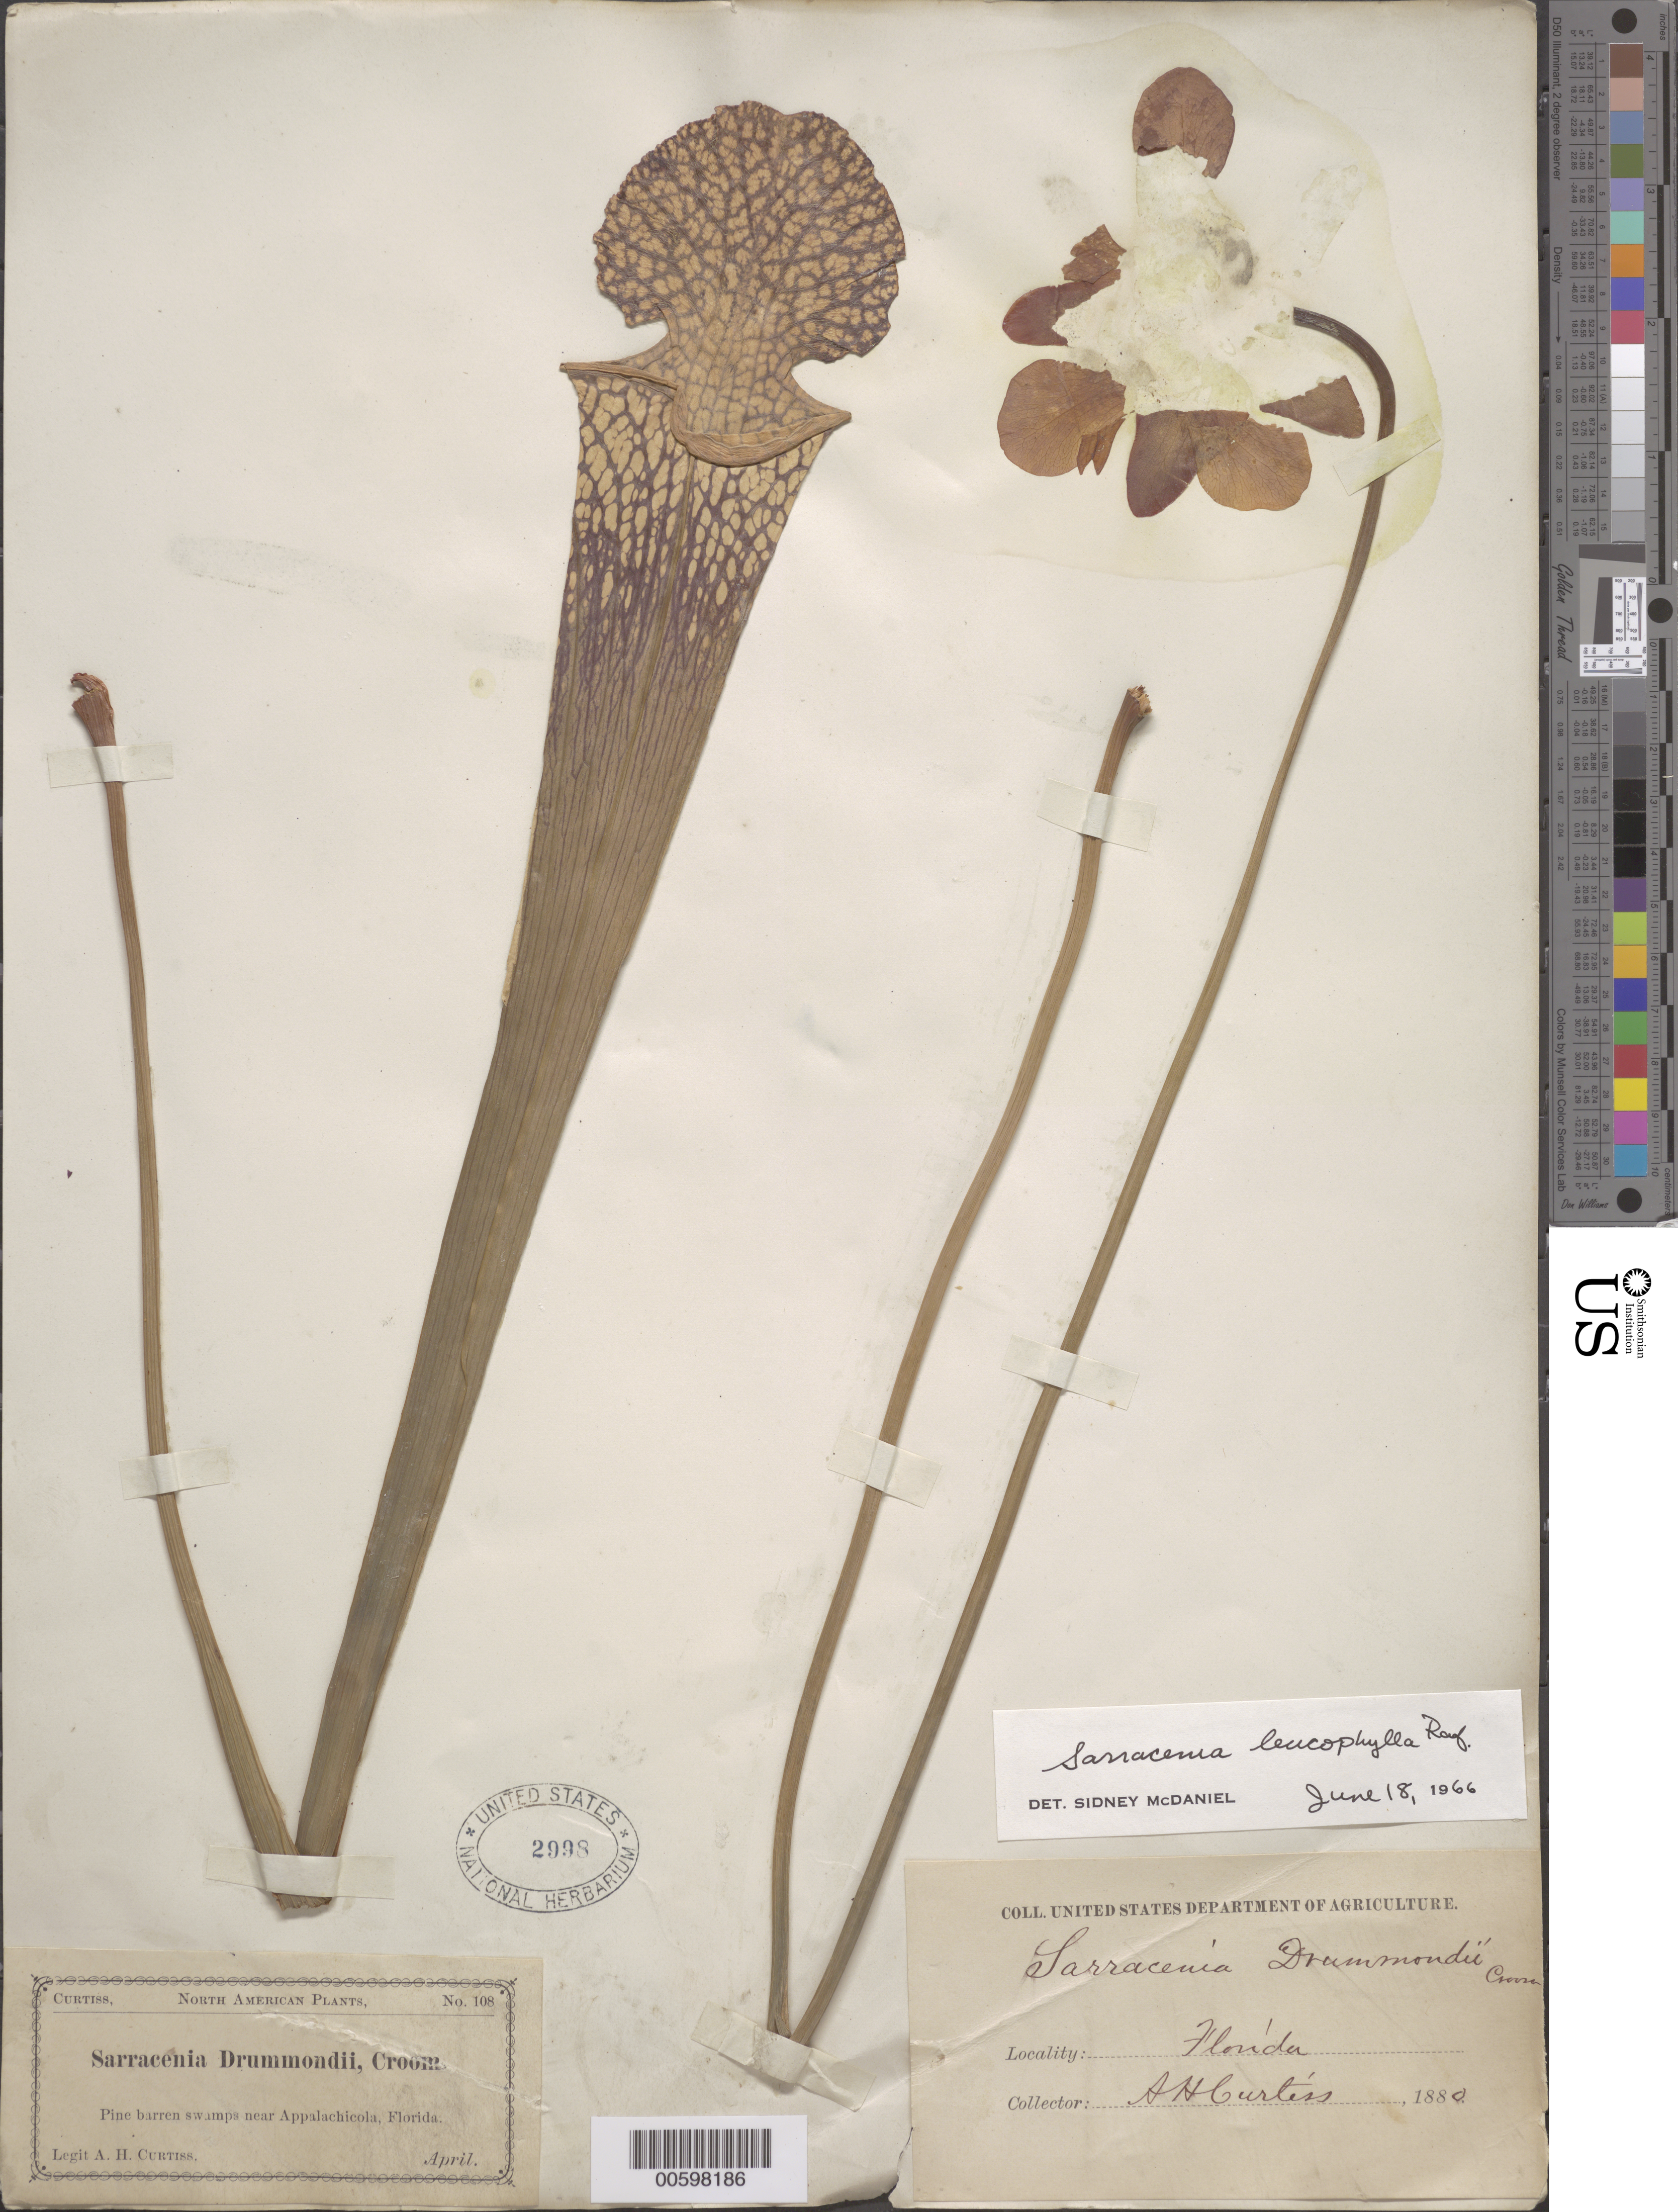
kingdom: Plantae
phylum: Tracheophyta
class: Magnoliopsida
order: Ericales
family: Sarraceniaceae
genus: Sarracenia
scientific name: Sarracenia leucophylla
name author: Raf.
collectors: A. H. Curtiss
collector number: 108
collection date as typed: Apr 1880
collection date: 1880-04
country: United States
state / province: Florida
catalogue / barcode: US 2998